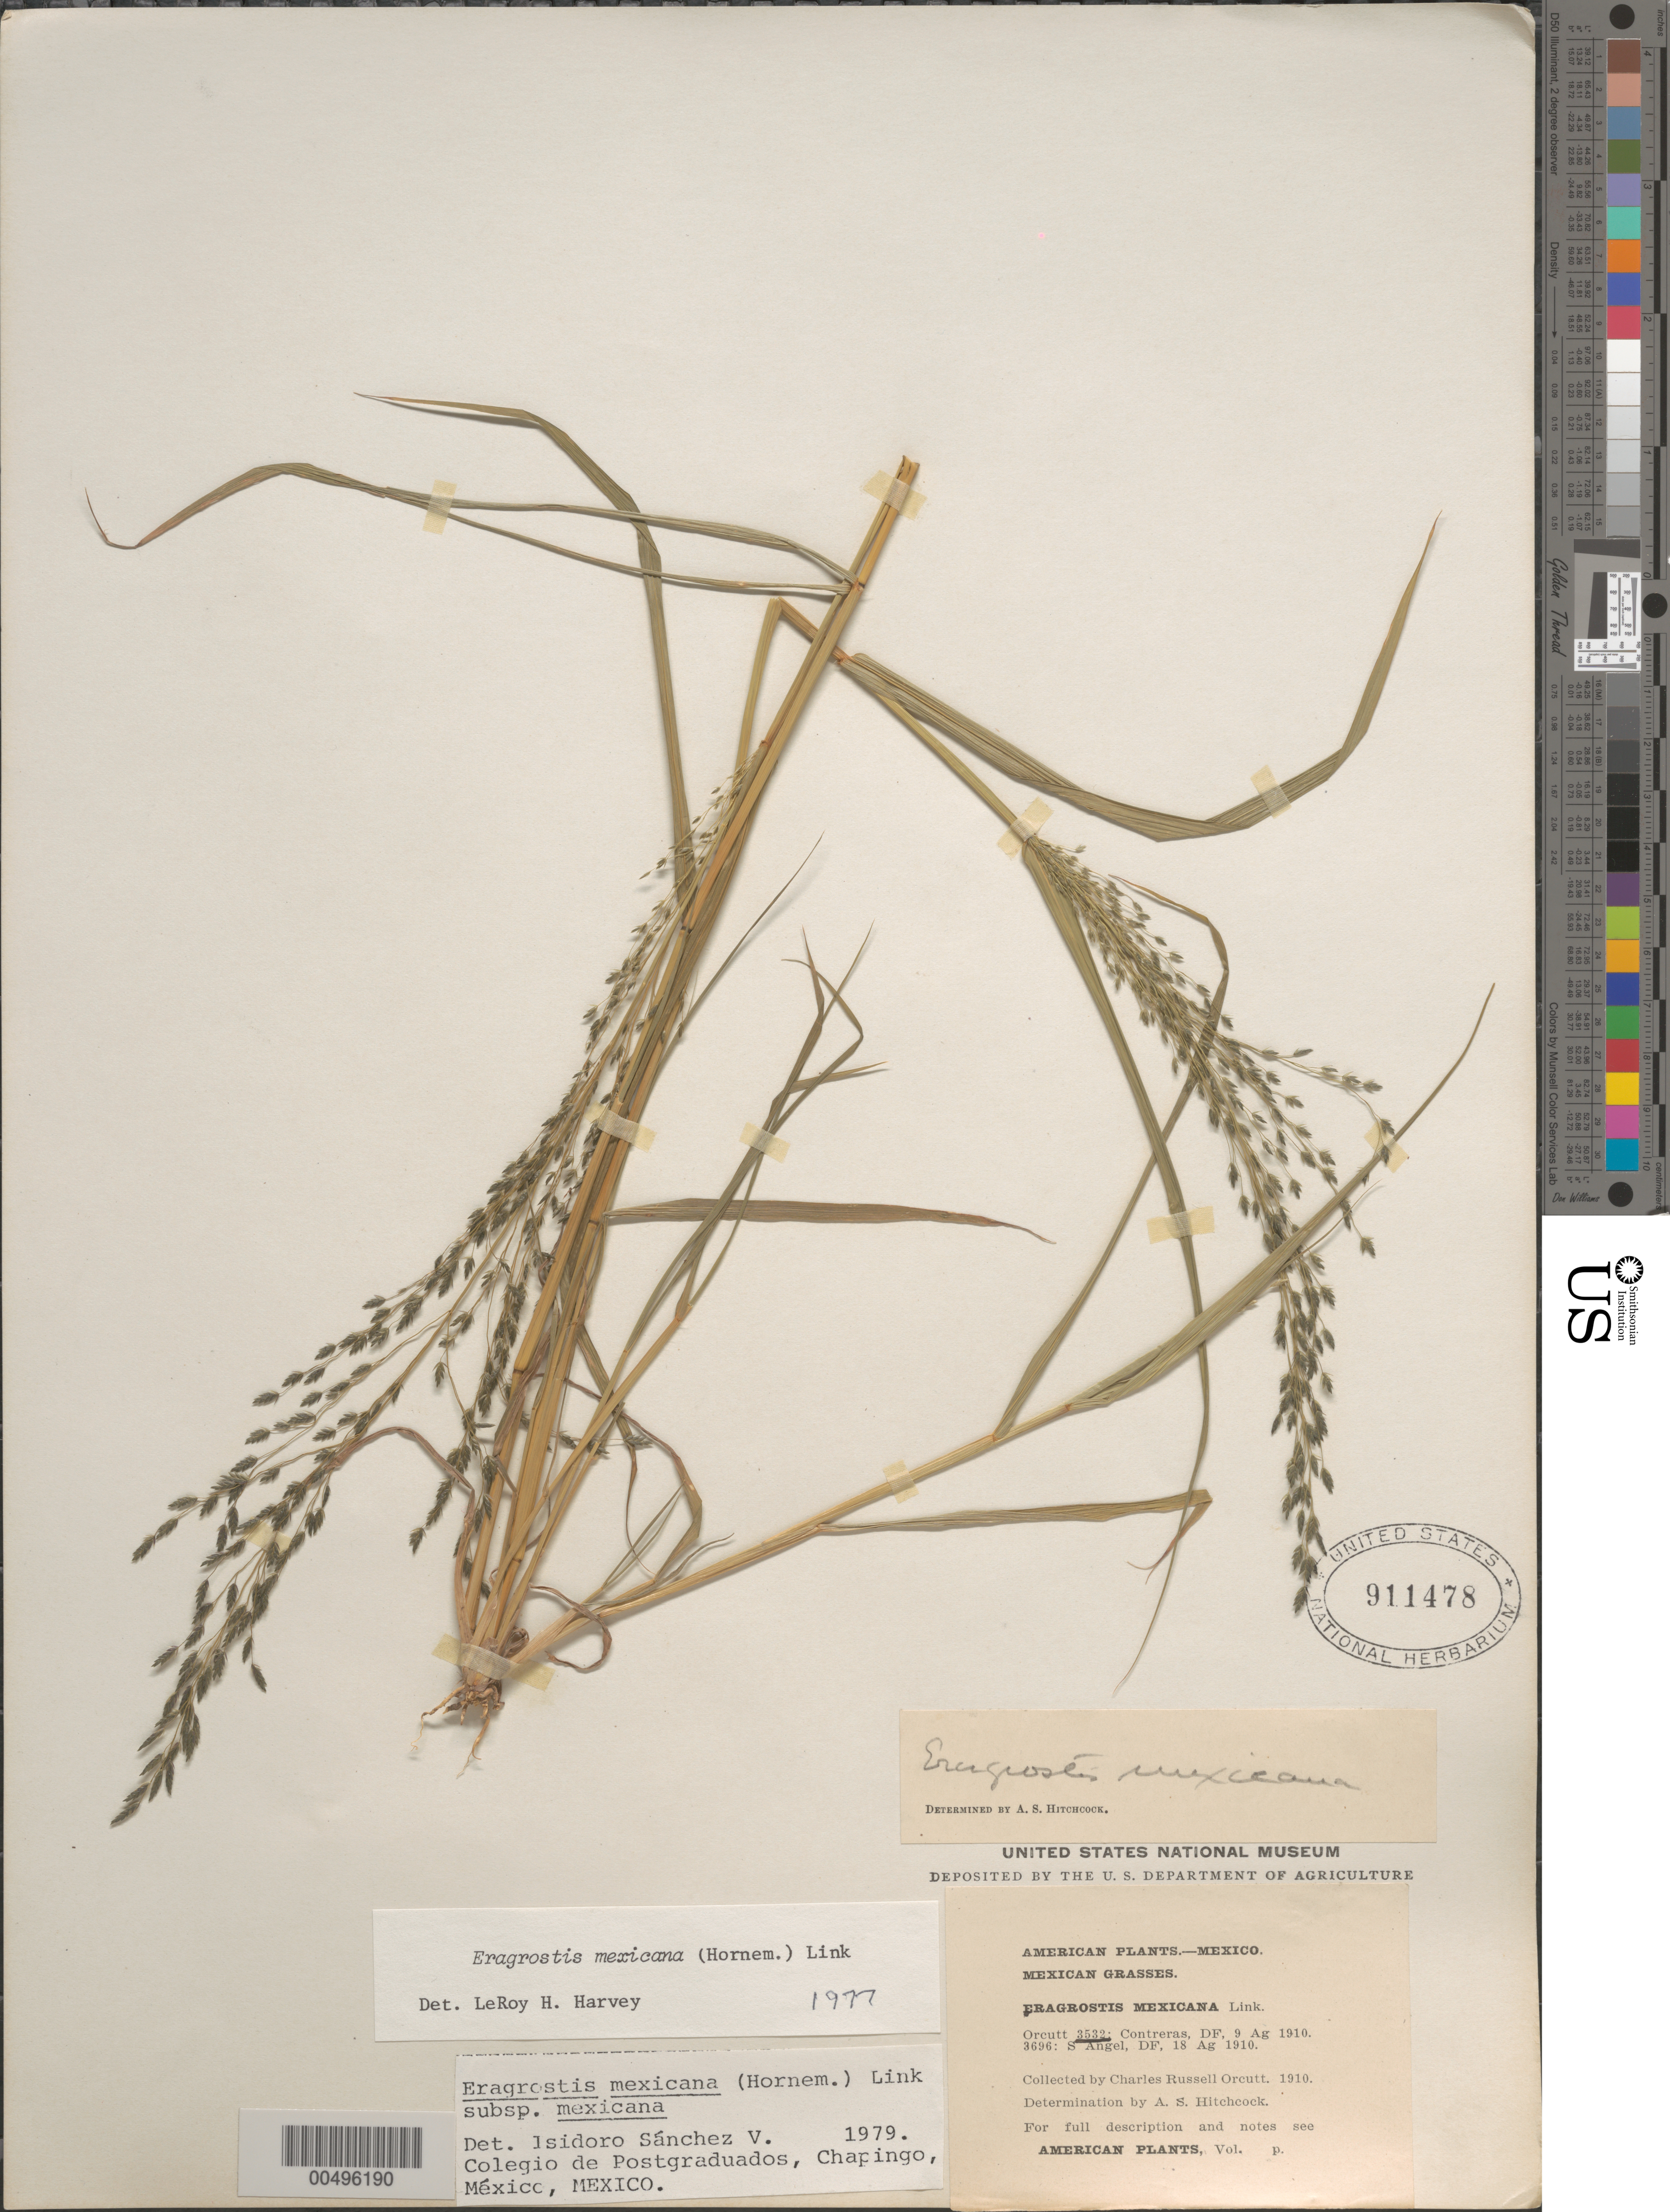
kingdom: Plantae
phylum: Tracheophyta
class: Liliopsida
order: Poales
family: Poaceae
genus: Eragrostis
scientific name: Eragrostis mexicana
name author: (Hornem.) Link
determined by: Sánchez Vega, I. M.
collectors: C. R. Orcutt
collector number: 3532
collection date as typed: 9 Aug 1910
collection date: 1910-08-09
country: Mexico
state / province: Distrito Federal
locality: Contreras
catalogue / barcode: US 911478